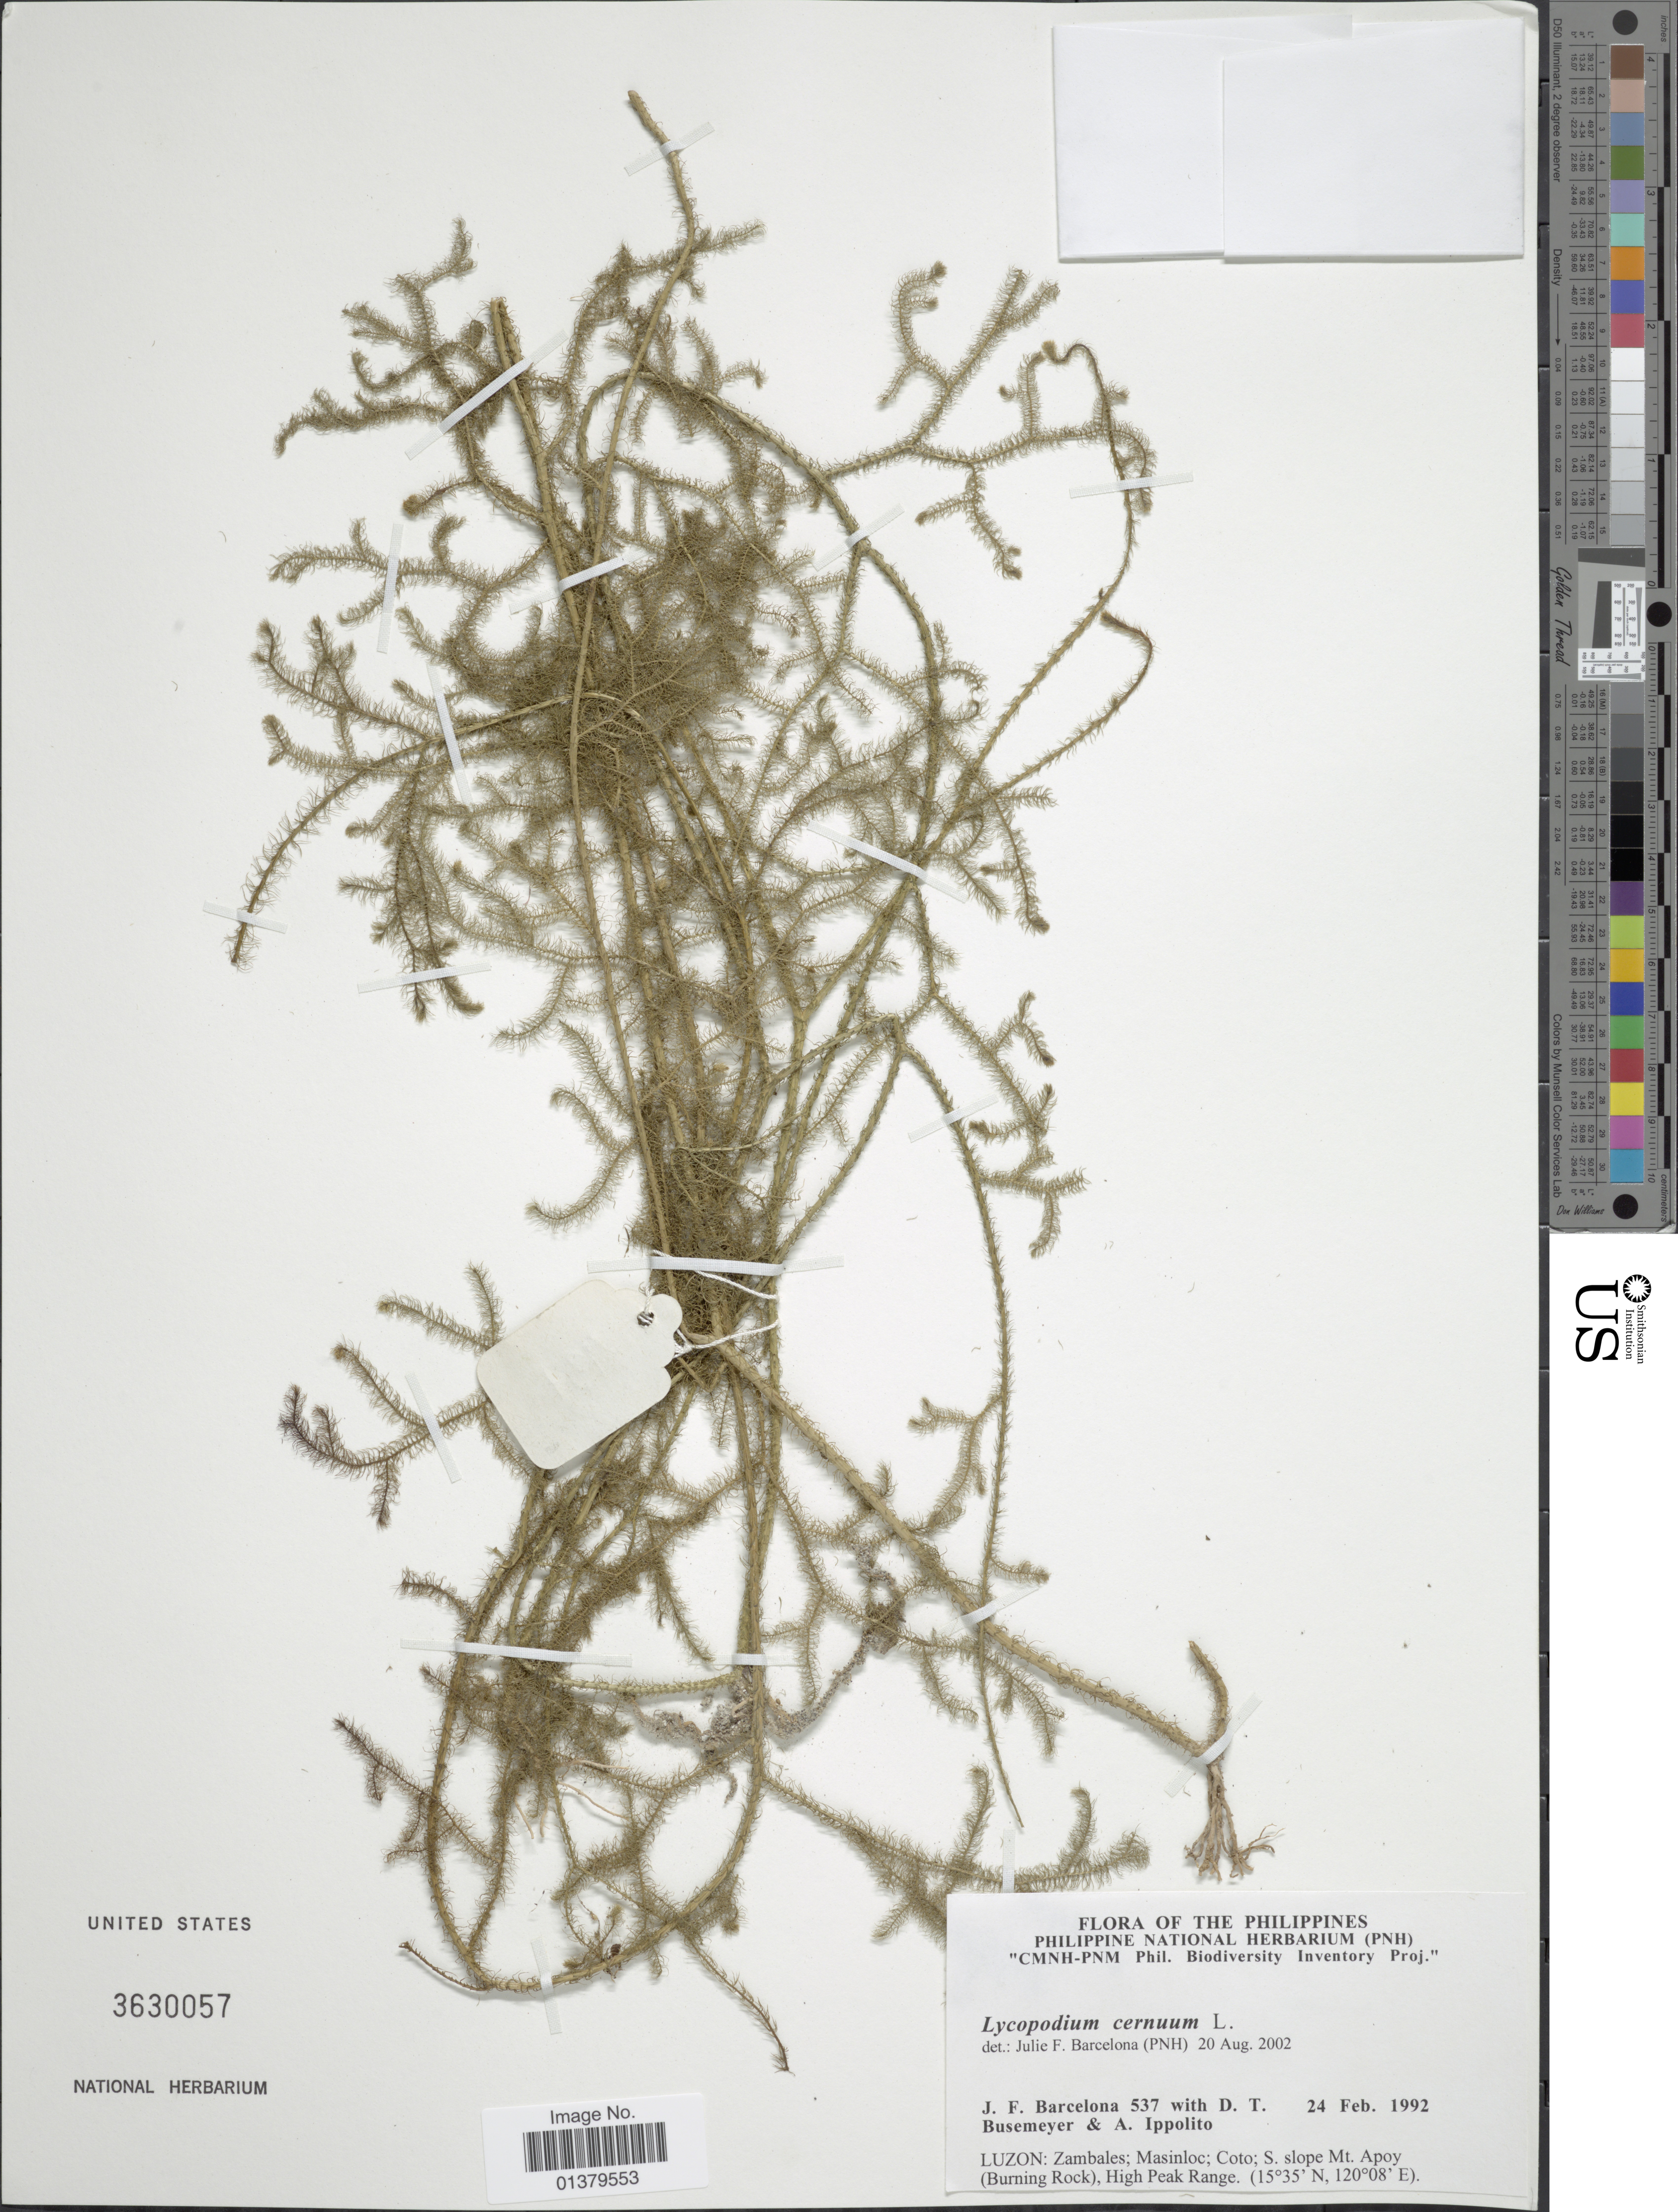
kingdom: Plantae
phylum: Tracheophyta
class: Lycopodiopsida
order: Lycopodiales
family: Lycopodiaceae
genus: Palhinhaea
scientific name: Palhinhaea cernua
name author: (L.) Vasc. & Franco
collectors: J. F. Barcelona, D. Busemeyer & A. Ippolito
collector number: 537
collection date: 1992-02-24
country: Philippines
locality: Luzon: Zambakes; Masinloc; Coto; S. slope Mt Apoy (Burning Rock), High Peak Range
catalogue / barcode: US 3630057